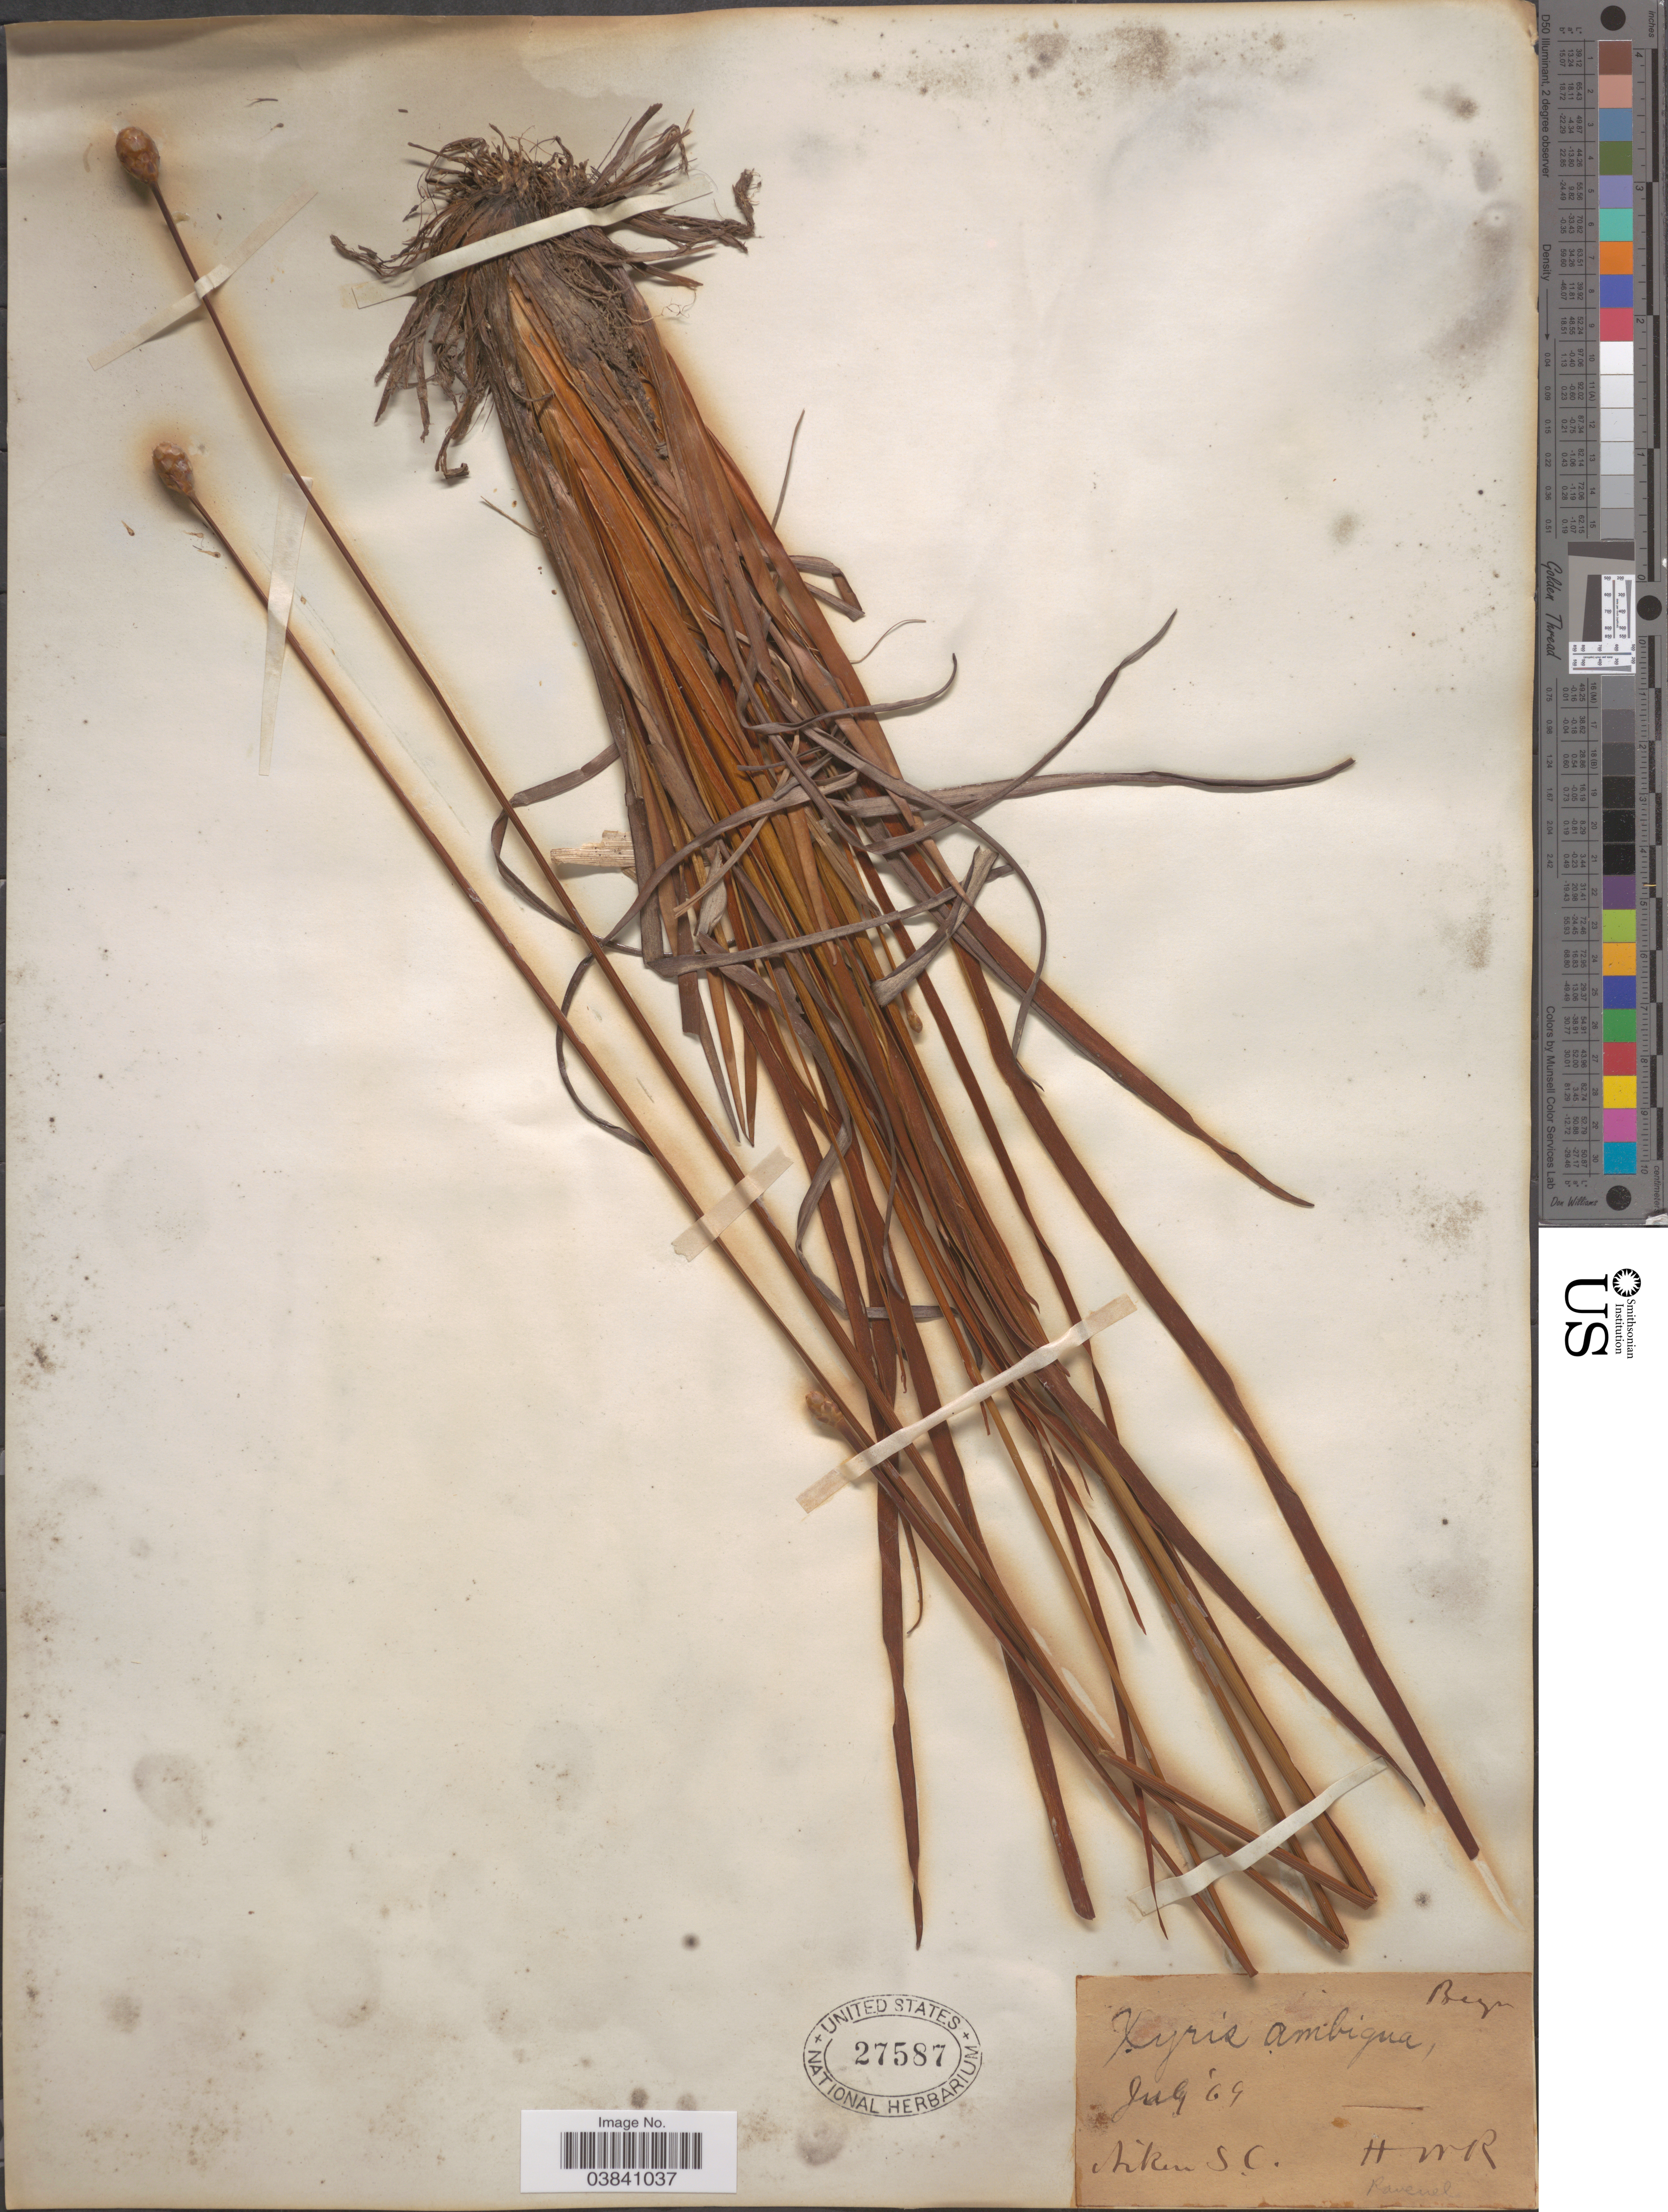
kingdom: Plantae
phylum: Tracheophyta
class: Liliopsida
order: Poales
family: Xyridaceae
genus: Xyris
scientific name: Xyris ambigua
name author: Beyr. ex Kunth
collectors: H. W. R. & -. Ravenel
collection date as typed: Transcribed d/m/y: /7/69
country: United States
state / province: South Carolina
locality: Aiken.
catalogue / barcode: US 27587